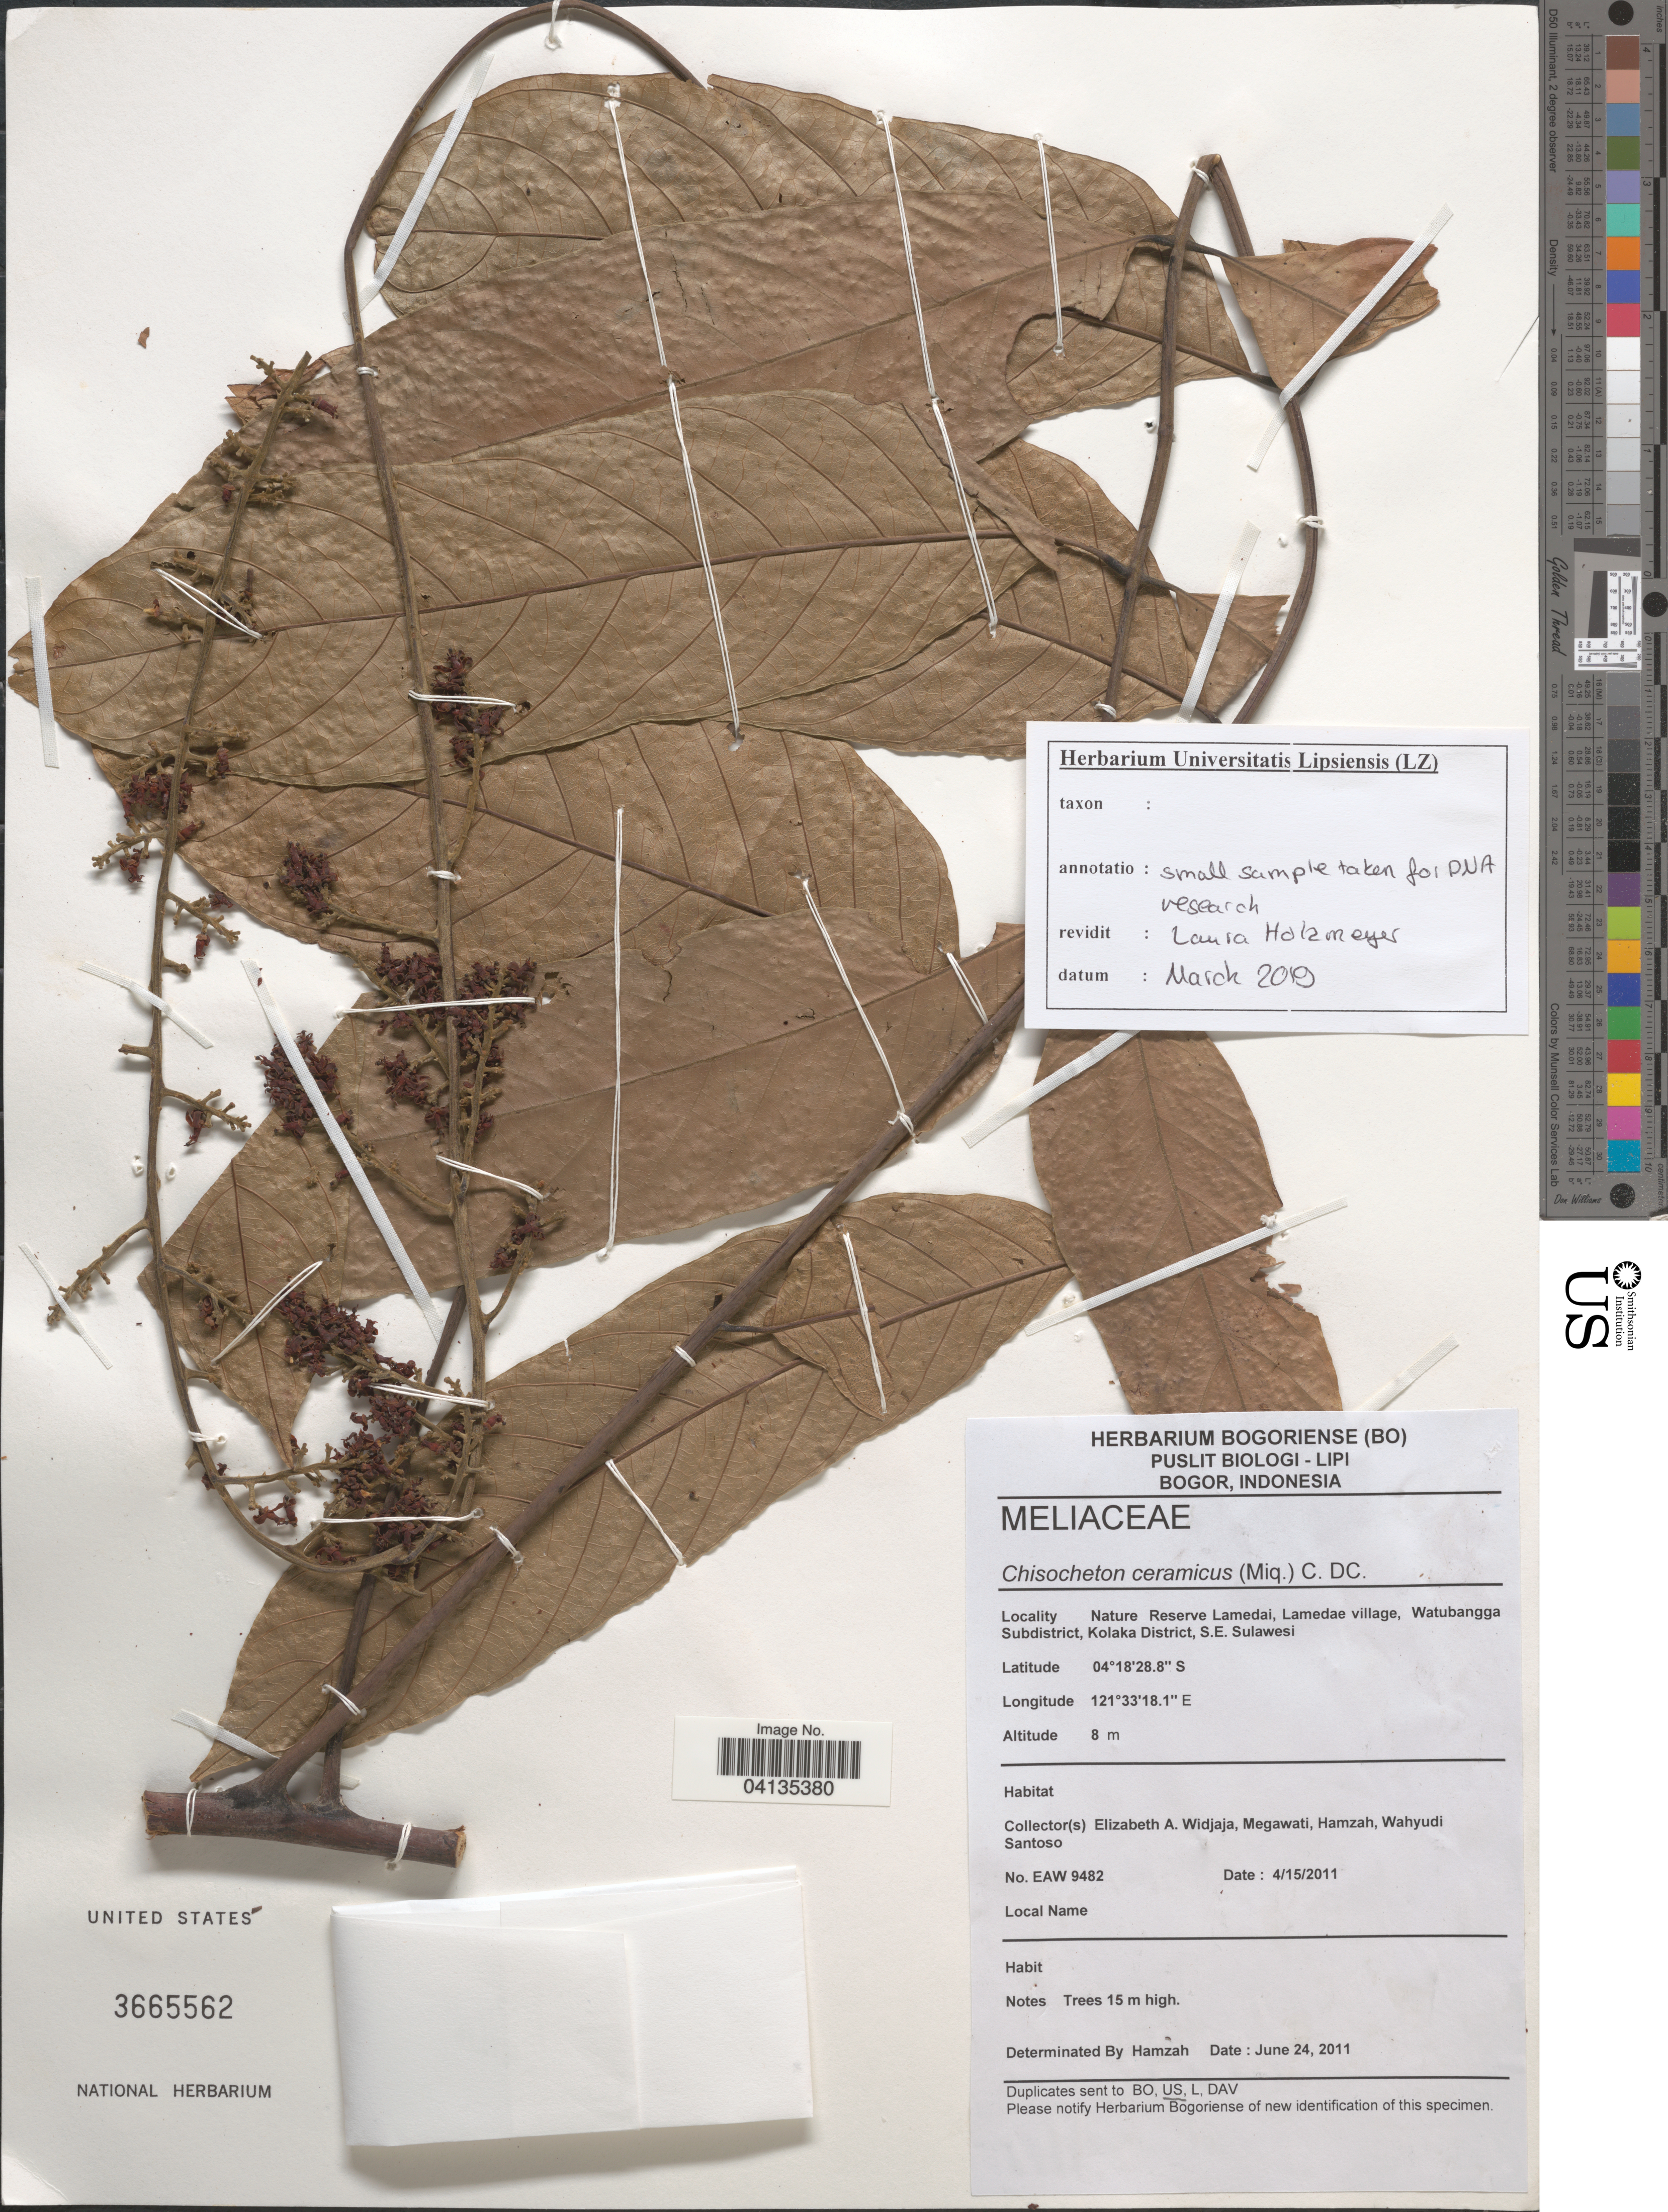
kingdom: Plantae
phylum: Tracheophyta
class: Magnoliopsida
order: Sapindales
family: Meliaceae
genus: Chisocheton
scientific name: Chisocheton ceramicus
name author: (Miq.) C. DC.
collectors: E. A. Widjaja, -. Megawati, -. Hamzah & W. Santoso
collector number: EAW9482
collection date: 2011-04-15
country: Indonesia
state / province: Sulawesi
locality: Nature Reserve Lamedai, Lamedae village, Watubangga Subdistrict, Kolaka District, S.E. Sulawesi.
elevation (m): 8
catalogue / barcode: US 3665562